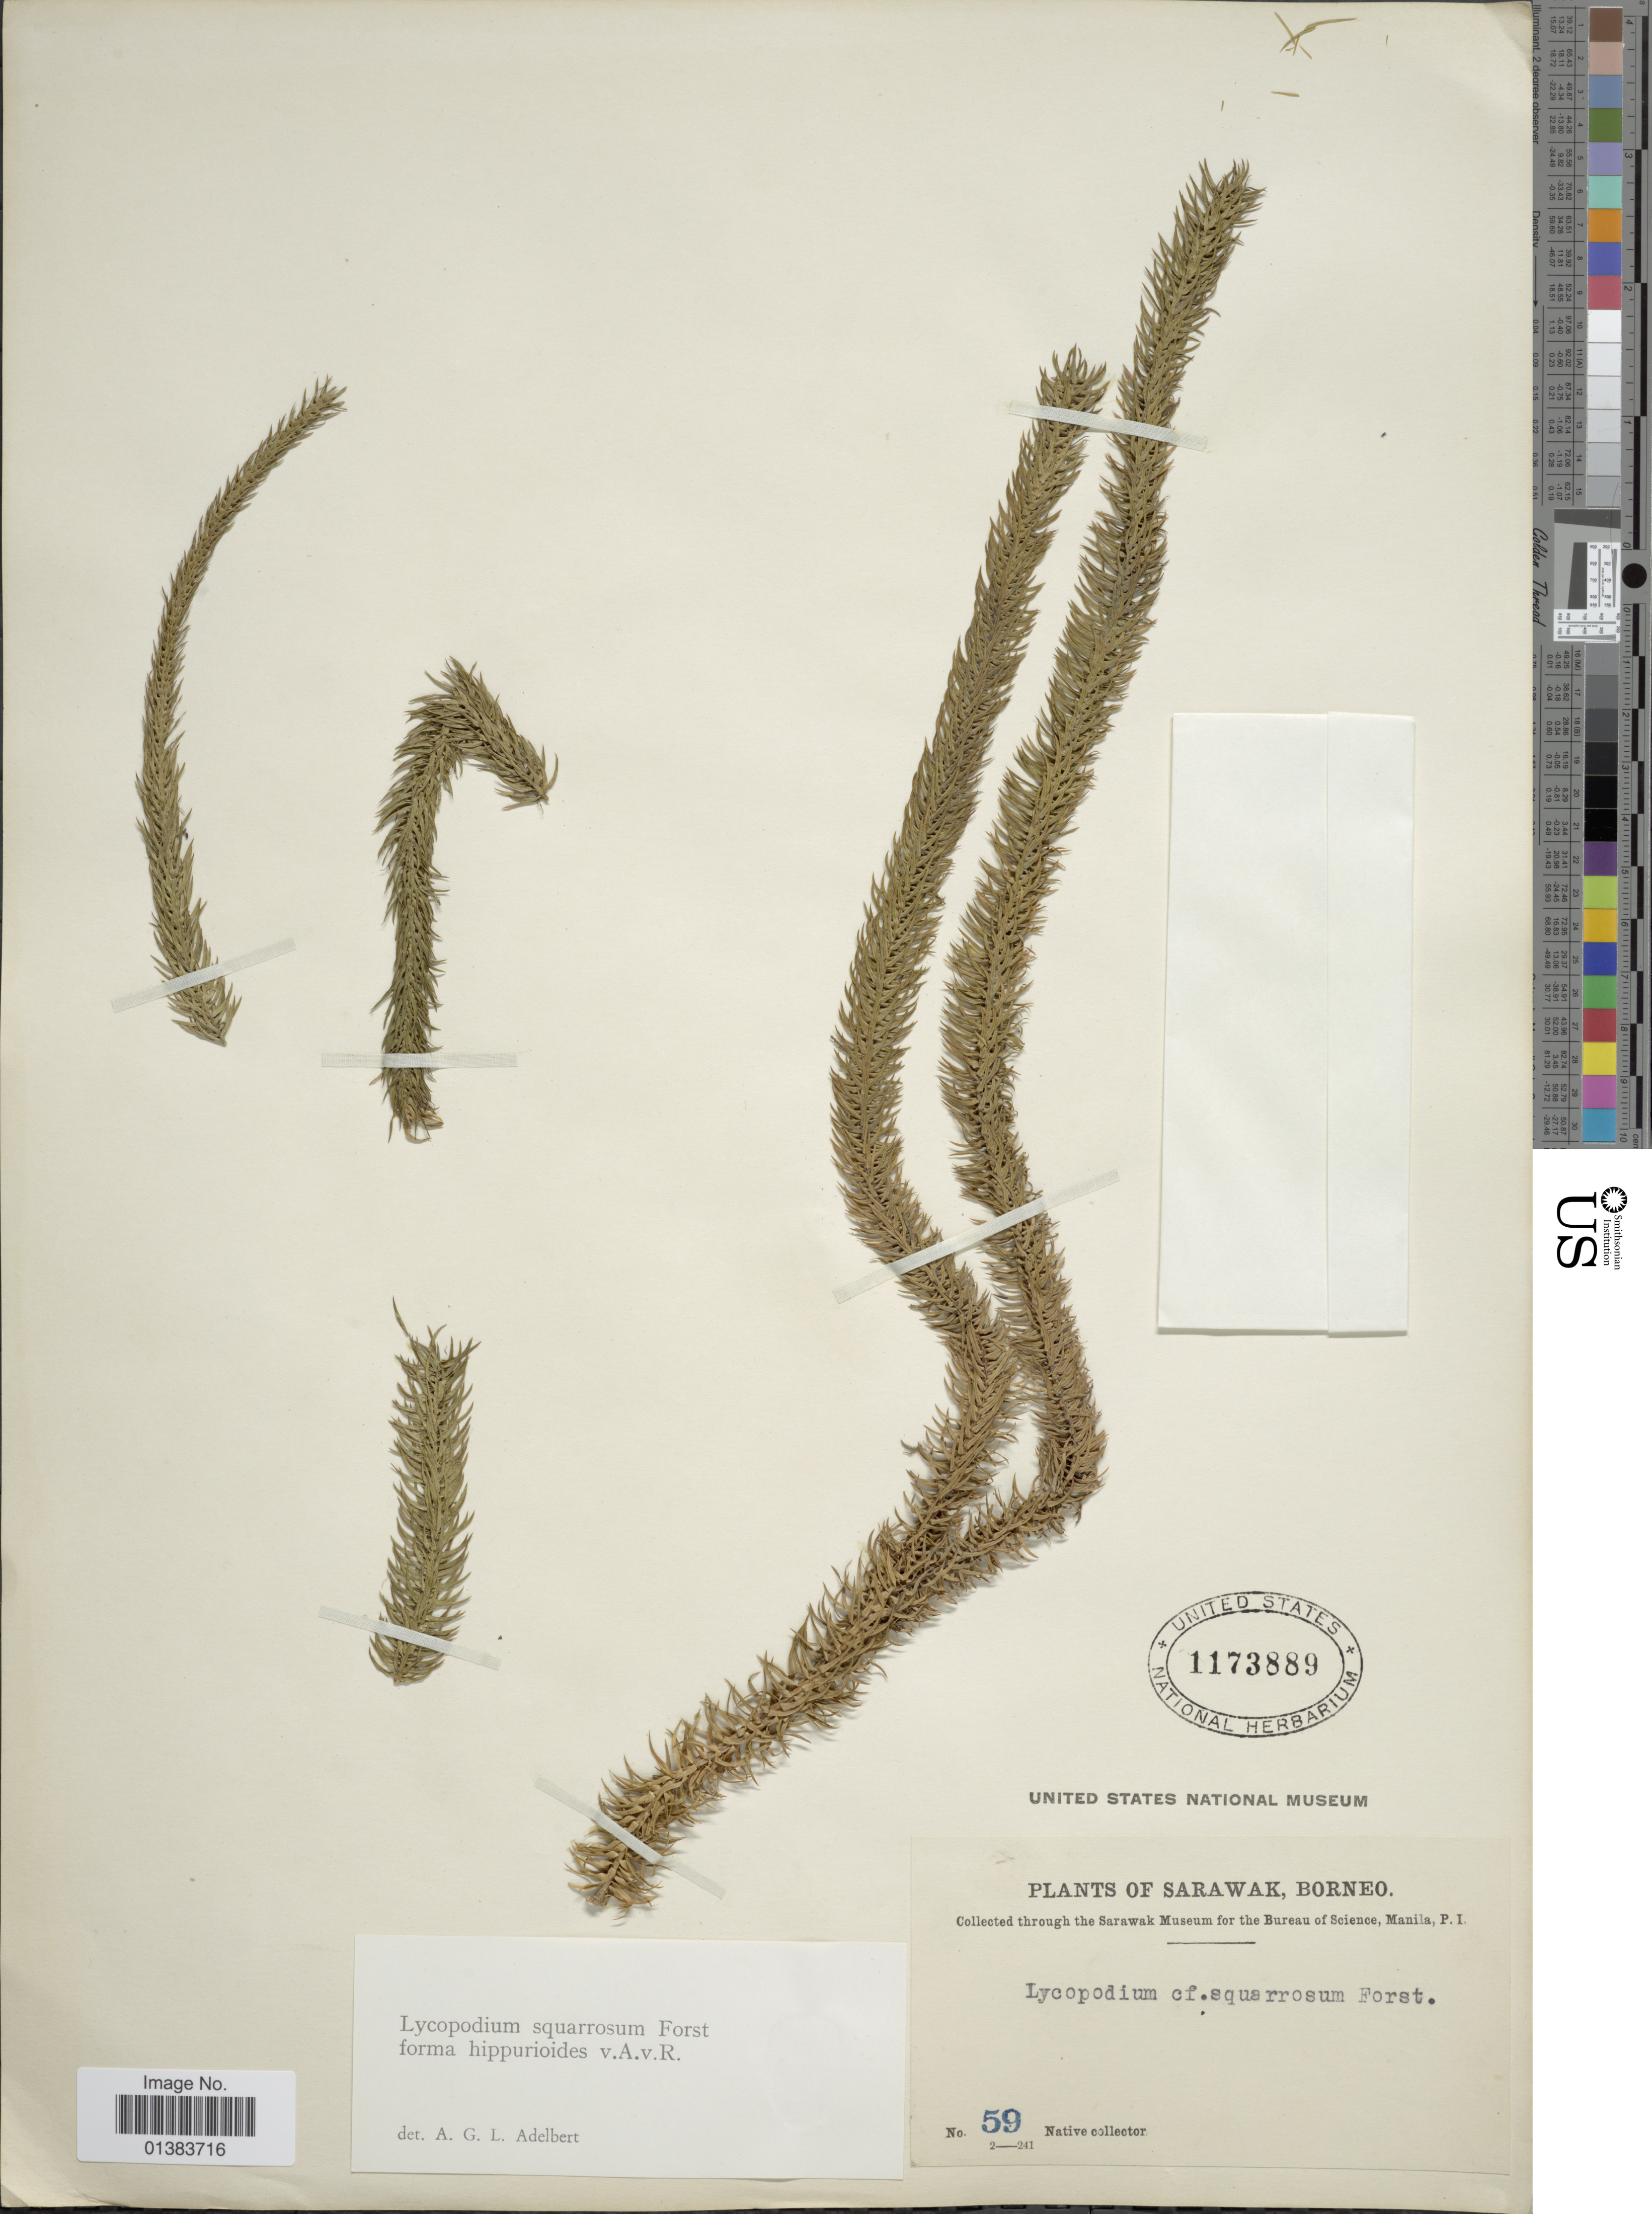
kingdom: Plantae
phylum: Tracheophyta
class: Lycopodiopsida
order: Lycopodiales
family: Lycopodiaceae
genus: Phlegmariurus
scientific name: Phlegmariurus squarrosus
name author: (G. Forst.) Á. Löve & D. Löve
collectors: Native collector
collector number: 59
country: Malaysia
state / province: Sarawak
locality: Borneo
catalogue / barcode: US 1173889